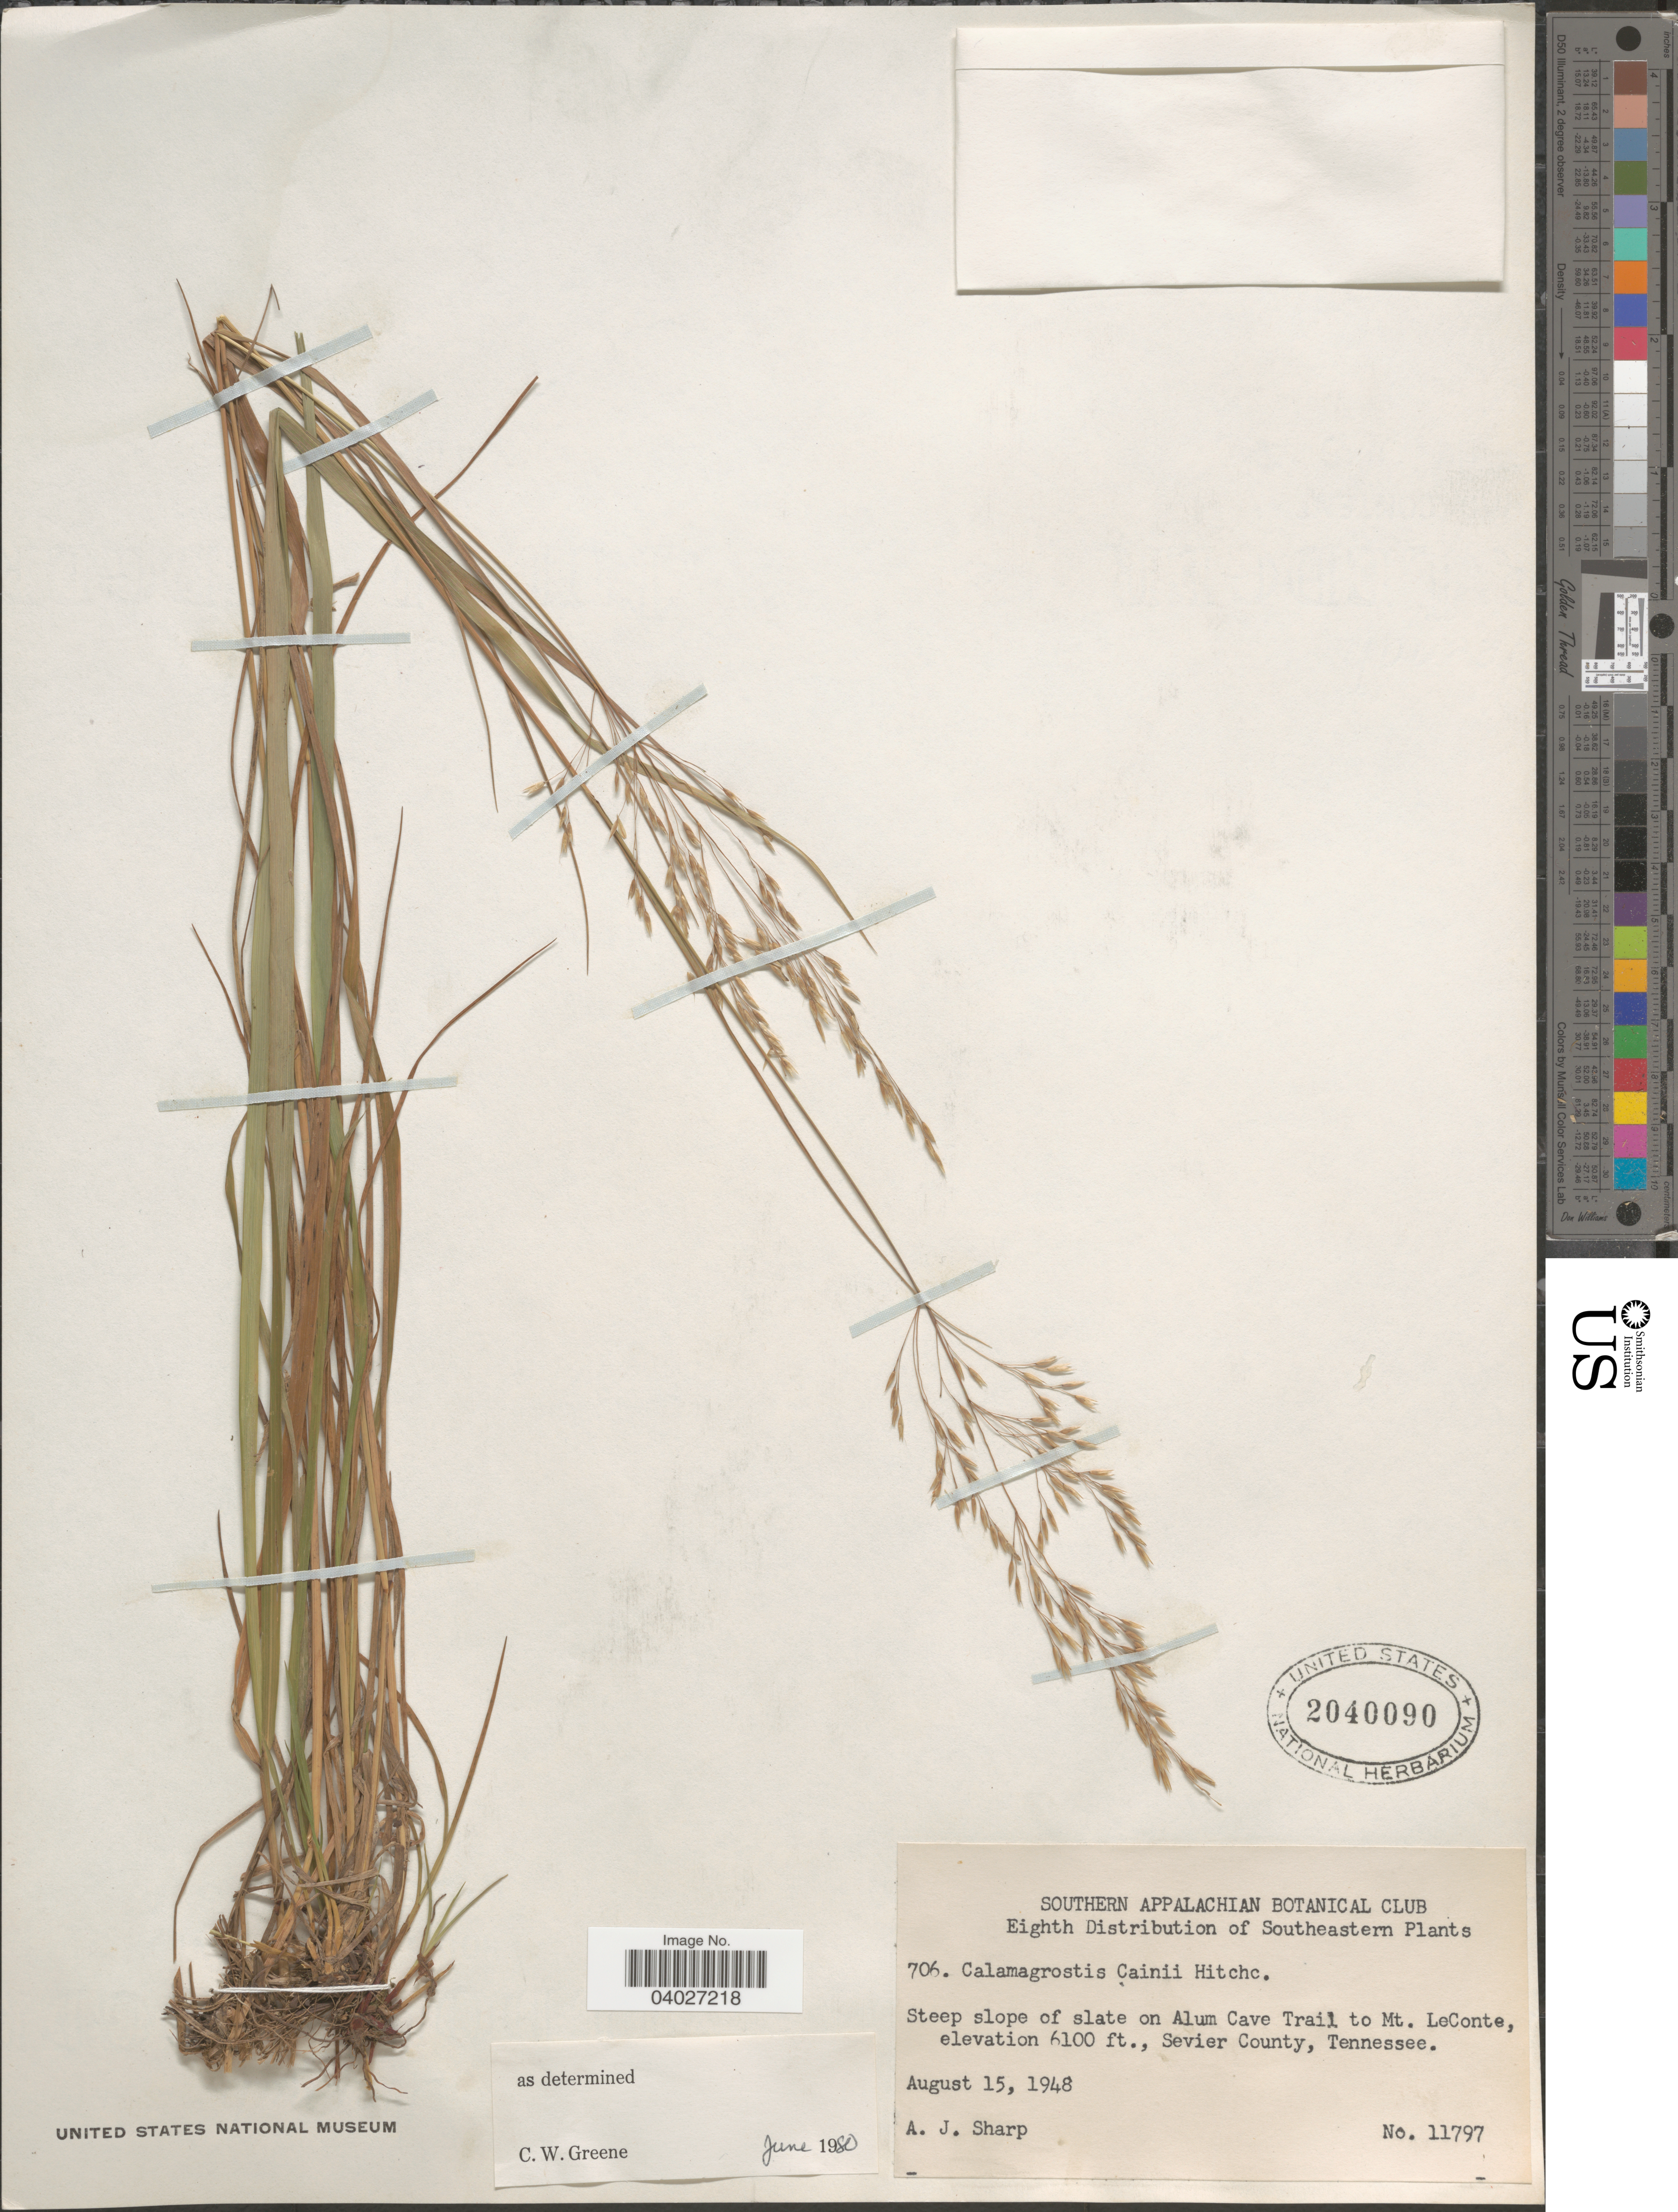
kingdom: Plantae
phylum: Tracheophyta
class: Liliopsida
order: Poales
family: Poaceae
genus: Calamagrostis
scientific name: Calamagrostis cainii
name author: Hitchc.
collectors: A. J. Sharp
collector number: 11797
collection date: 1948-08-15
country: United States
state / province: Tennessee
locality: Southeastern. Steep slope of slate on Alum Cave Trail to Mt. LeConte, Sevier County.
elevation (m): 1859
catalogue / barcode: US 2040090